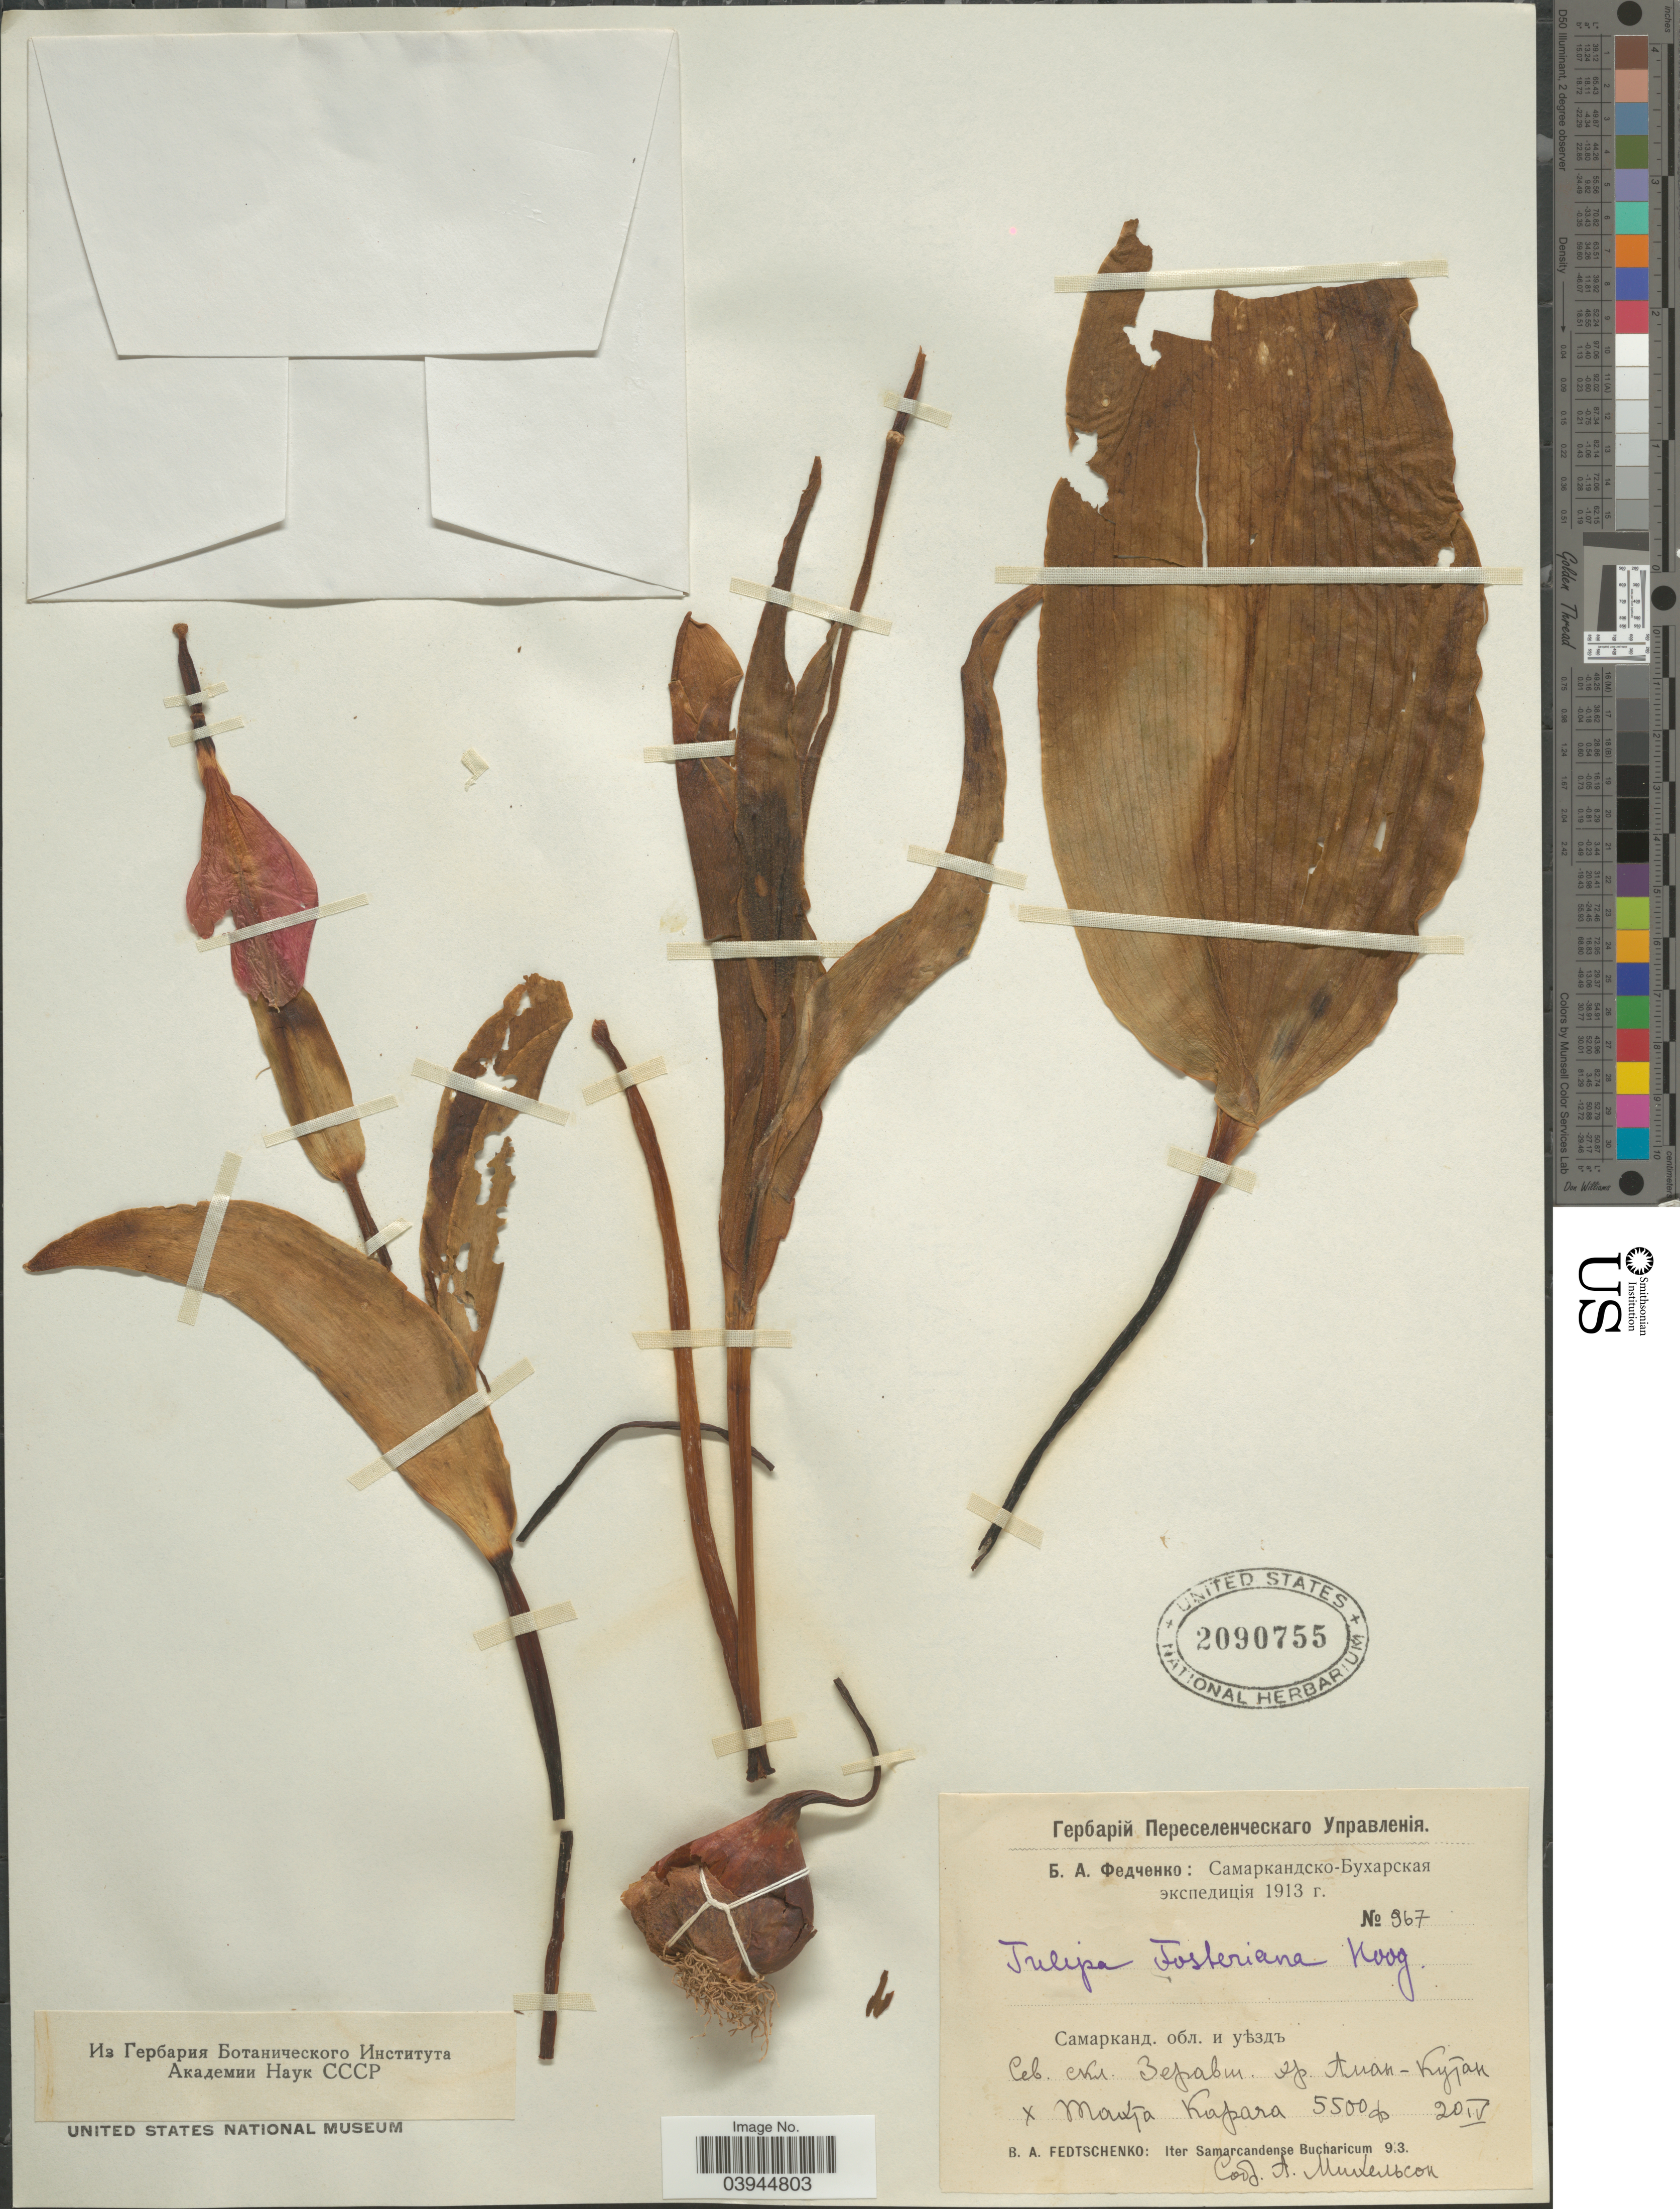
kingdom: Plantae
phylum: Tracheophyta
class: Liliopsida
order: Liliales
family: Liliaceae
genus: Tulipa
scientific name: Tulipa fosteriana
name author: Irving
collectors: B. A. Fedtschenko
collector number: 967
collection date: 1913-04-20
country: Uzbekistan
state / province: Samarqand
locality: Aman-Kutan and Takhta Karacha, north of Zeravshan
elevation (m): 1676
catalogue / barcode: US 2090755